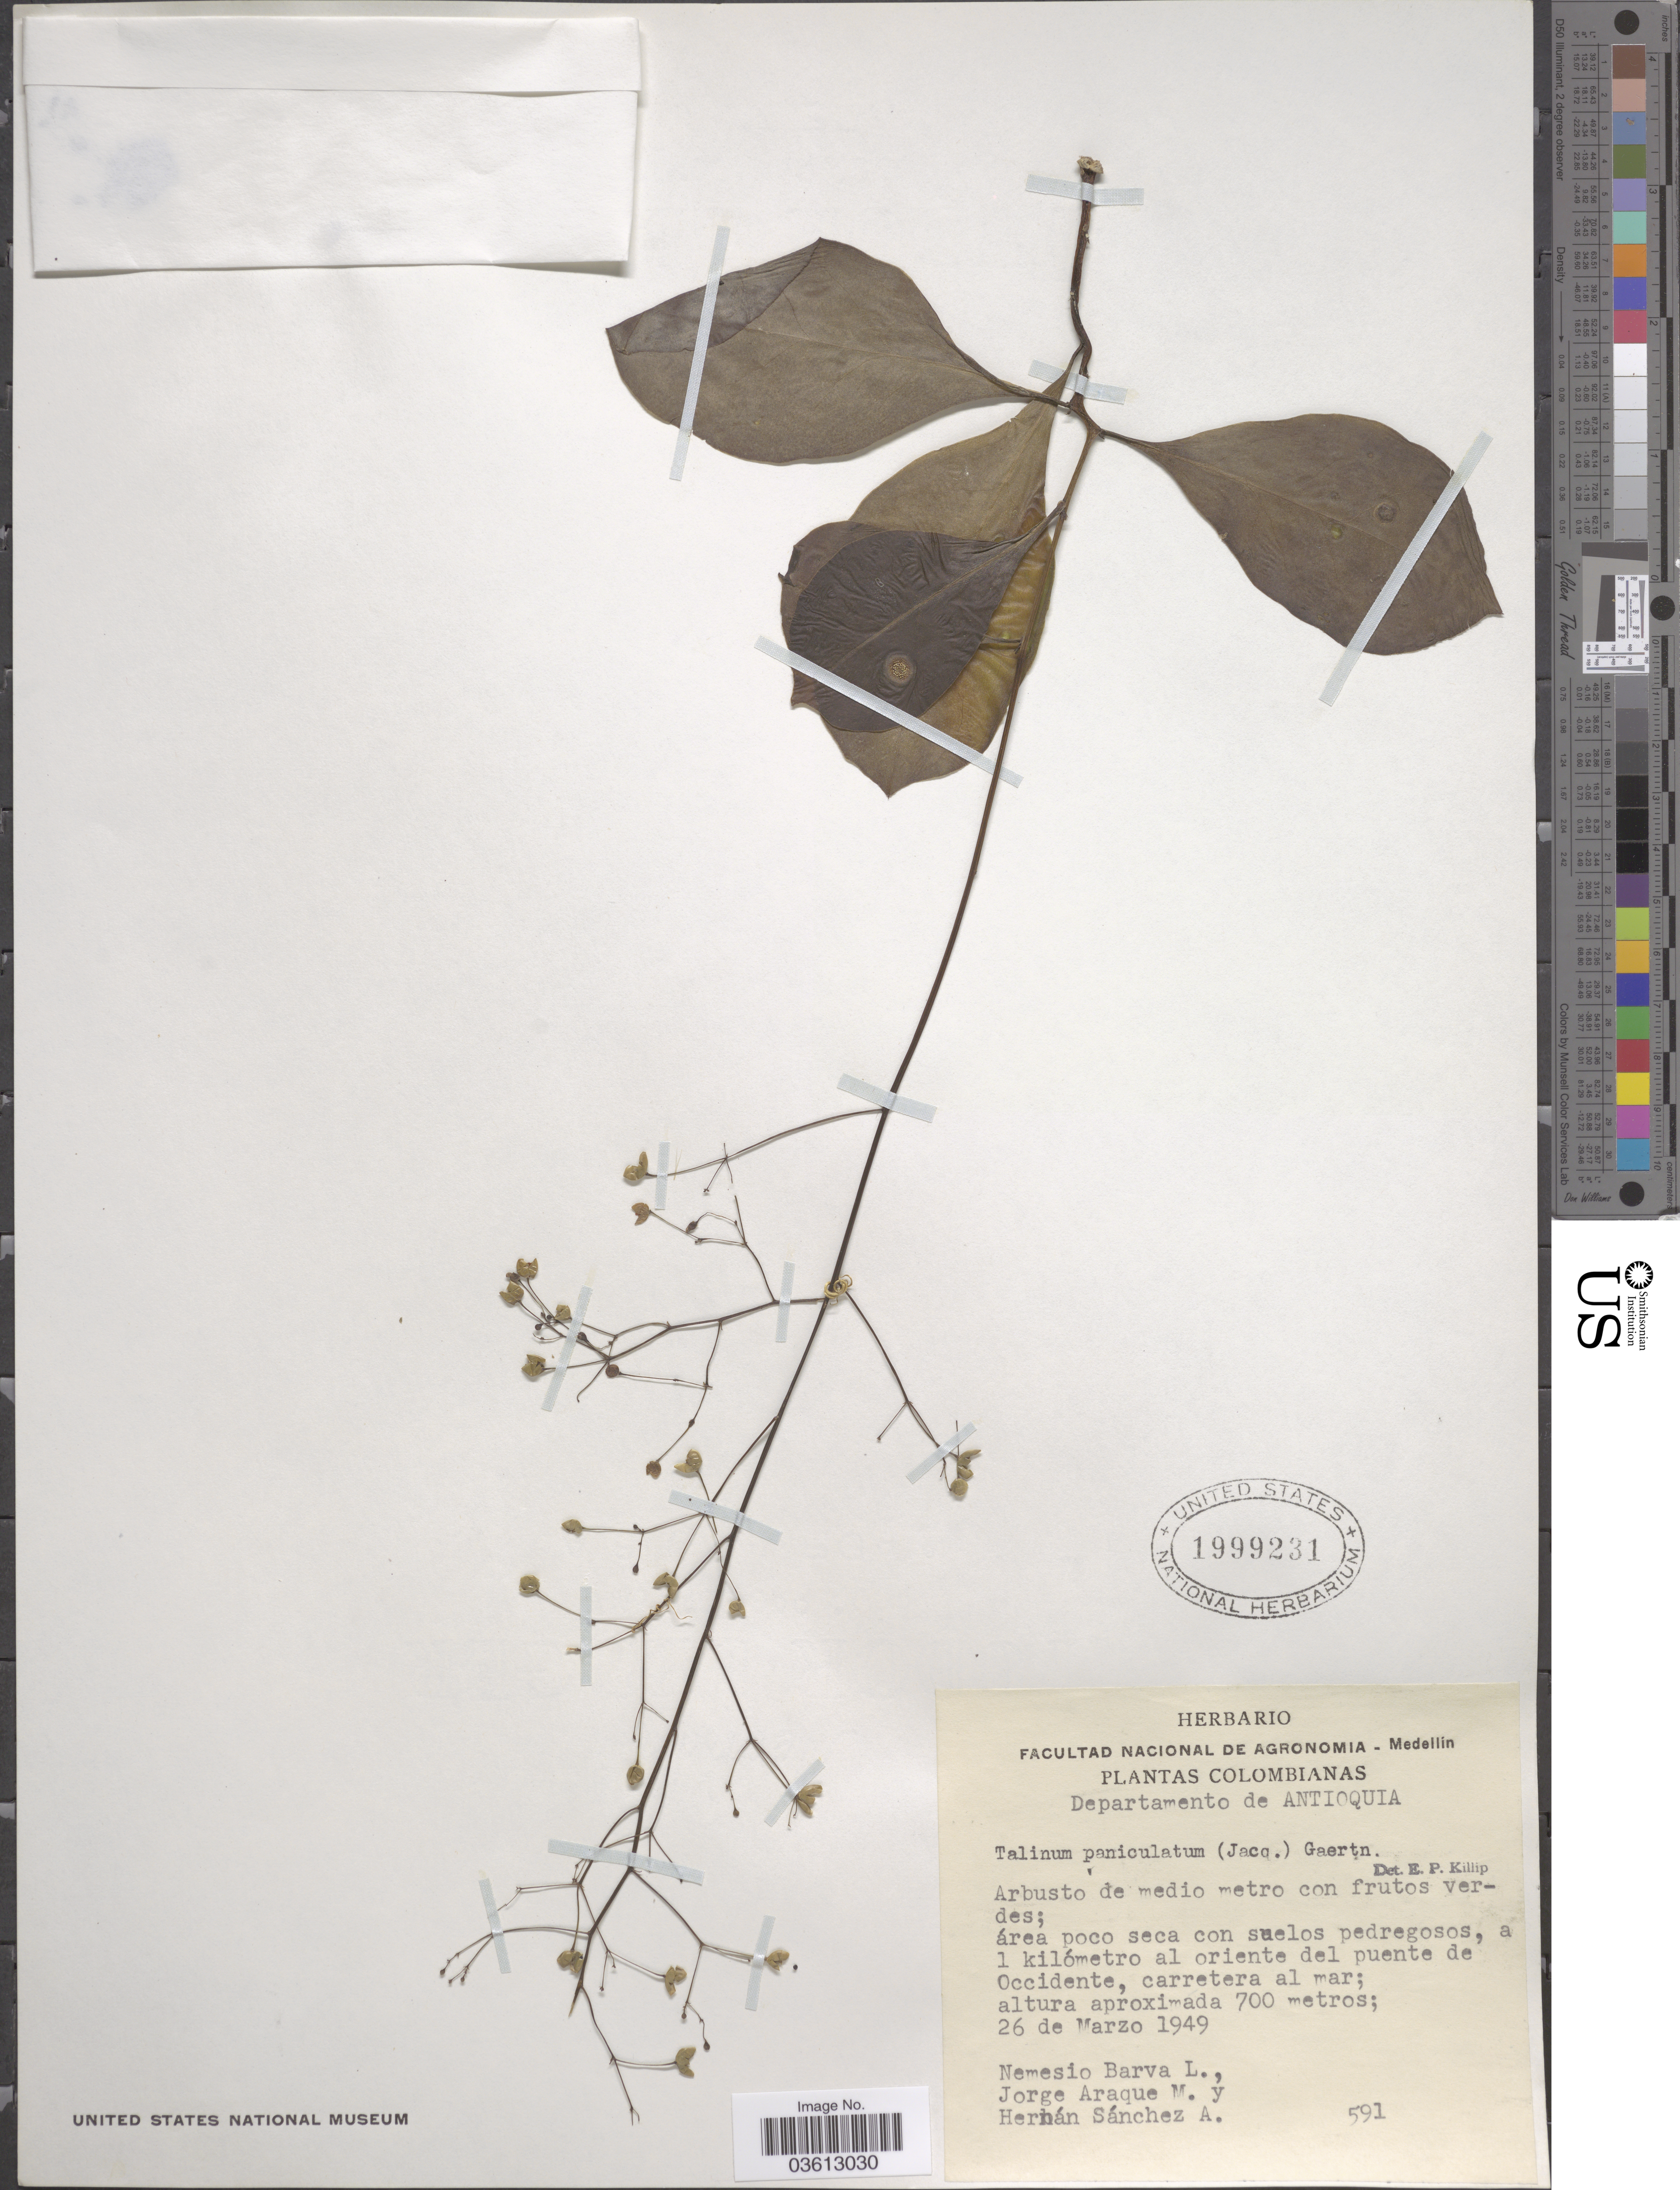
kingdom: Plantae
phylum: Tracheophyta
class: Magnoliopsida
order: Caryophyllales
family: Talinaceae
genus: Talinum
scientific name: Talinum paniculatum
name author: (Jacq.) Gaertn.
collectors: N. Barva-L., J. Araque Molina & H. Sánchez A.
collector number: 591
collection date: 1949-03-26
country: Colombia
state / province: Antioquia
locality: Departamento de Antioquia. a 1 kilómetro al oriente del puente de Occidente, carretera al mar.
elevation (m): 700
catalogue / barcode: US 1999231